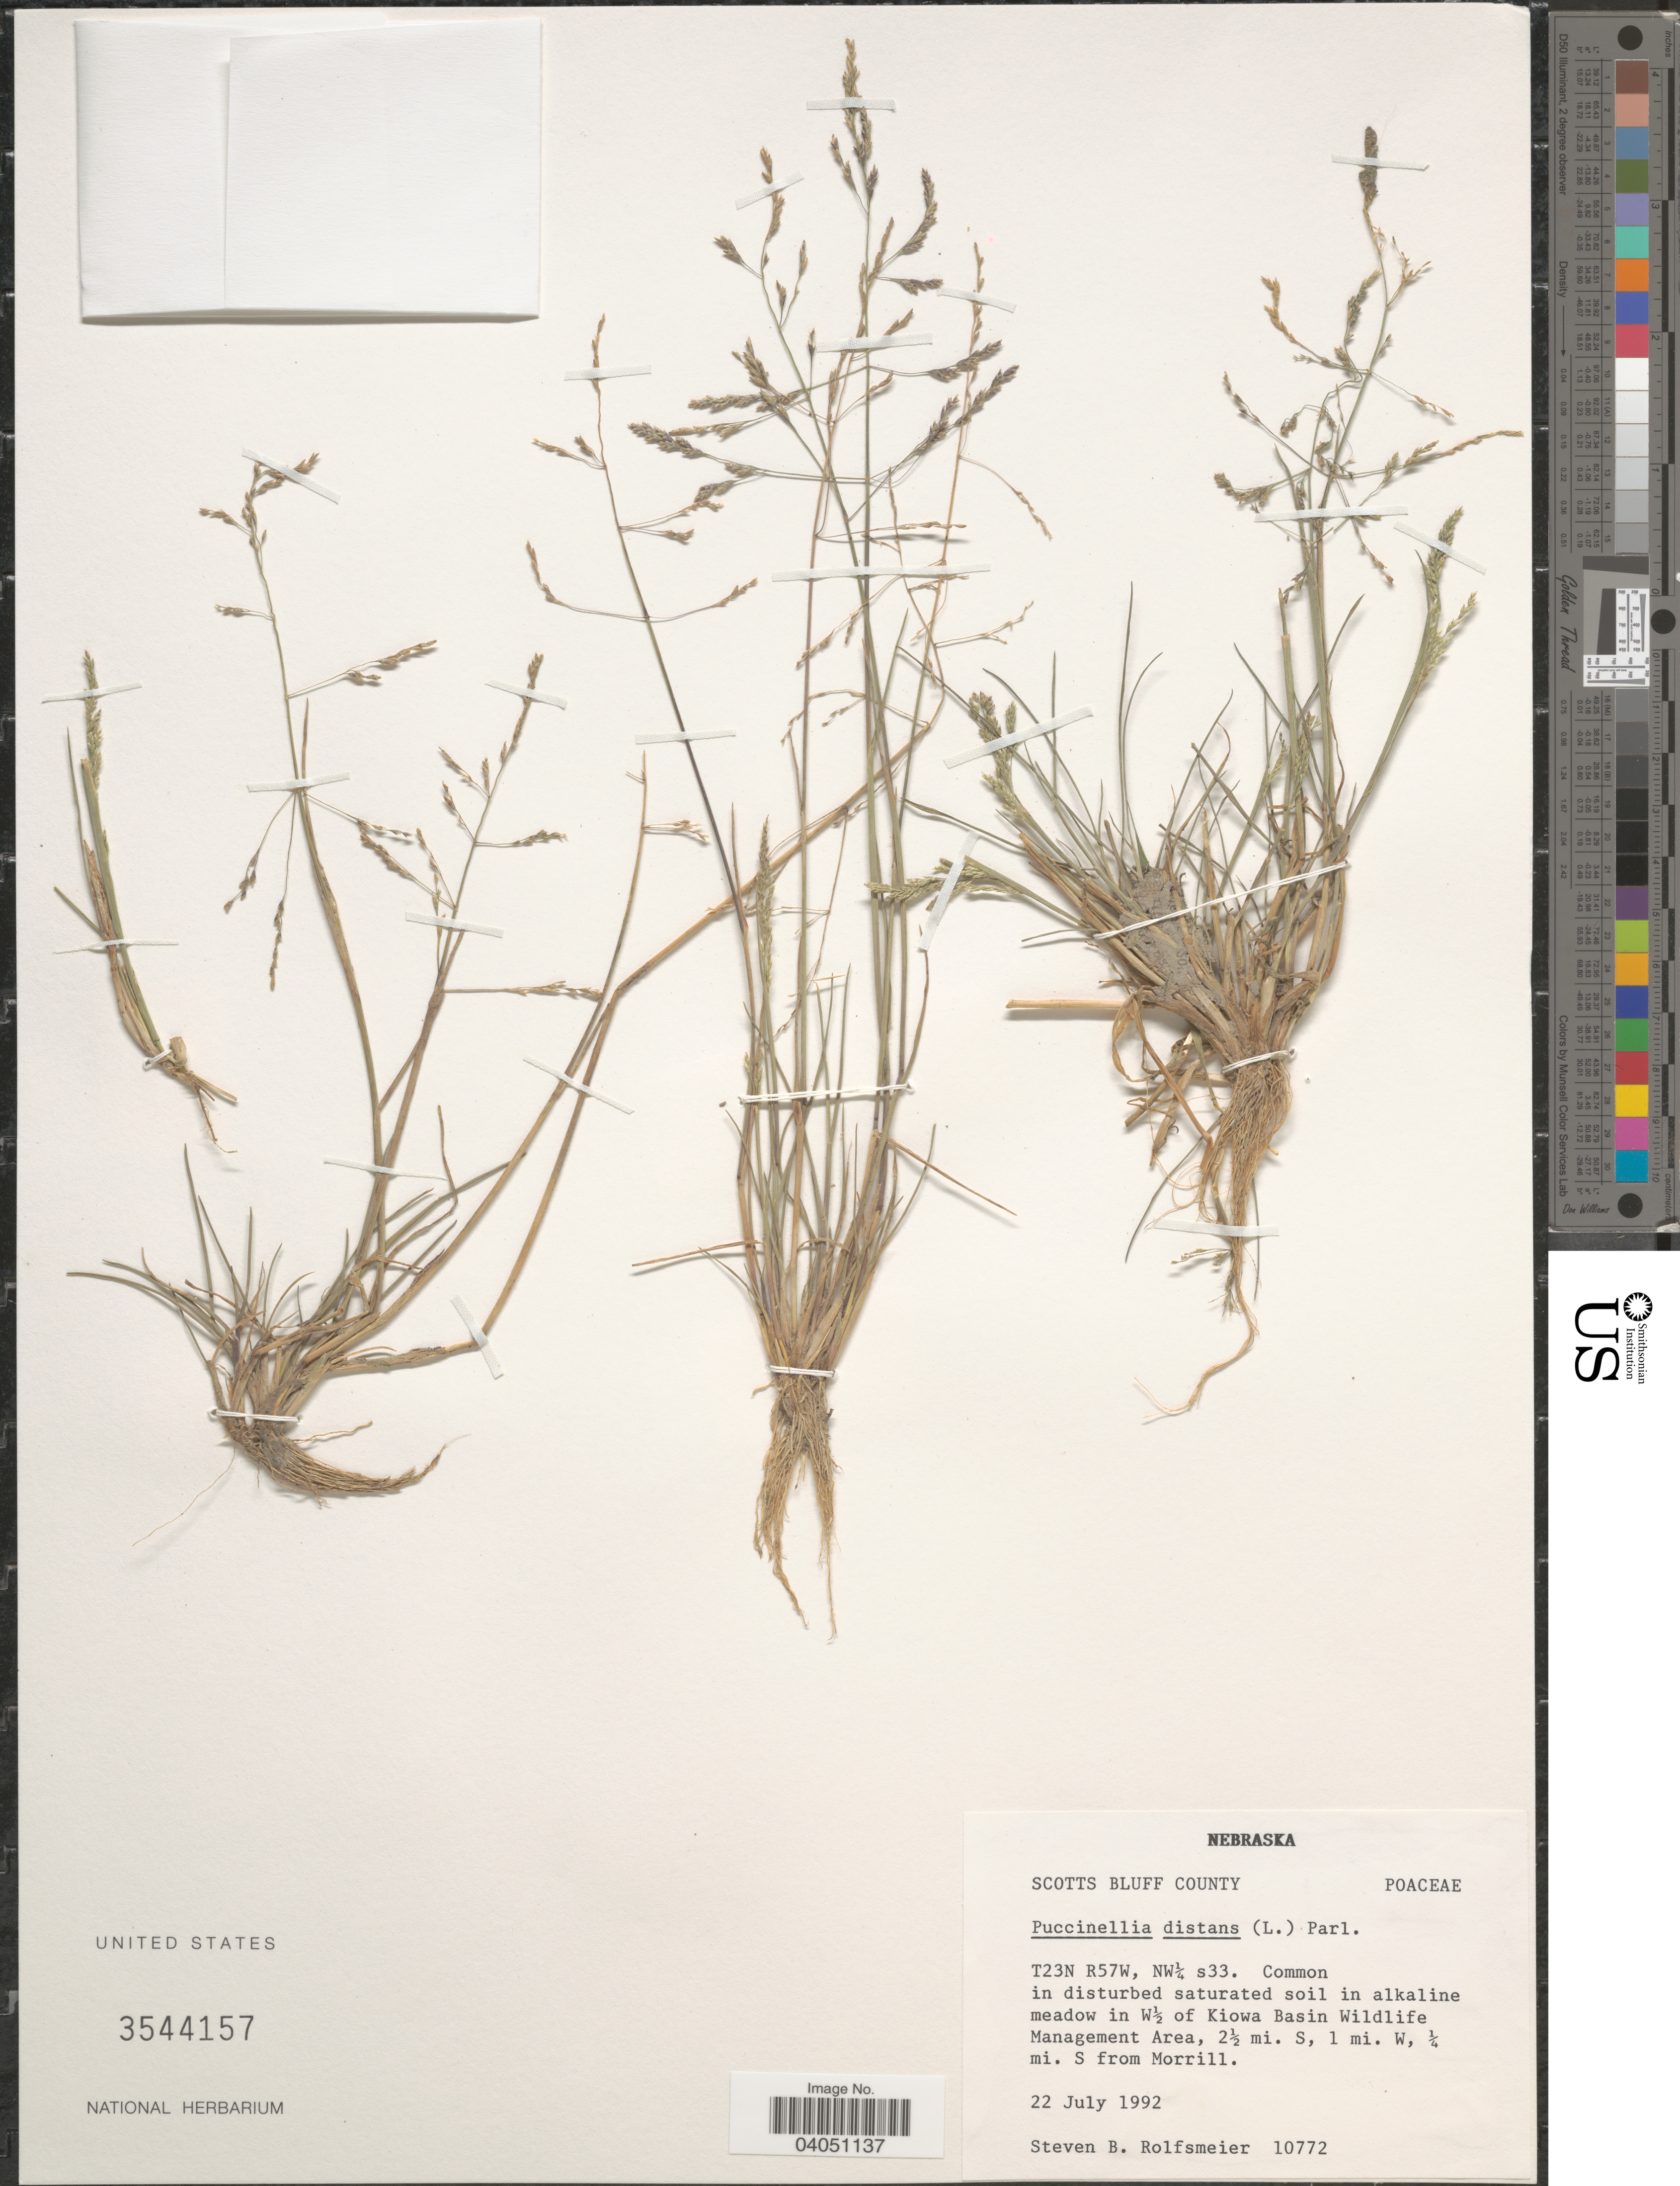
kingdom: Plantae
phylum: Tracheophyta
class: Liliopsida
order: Poales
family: Poaceae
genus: Puccinellia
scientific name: Puccinellia distans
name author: (Jacq.) Parl.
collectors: S. Rolfsmeier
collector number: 10772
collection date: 1992-07-22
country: United States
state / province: Nebraska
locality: Scotts Bluff County. T23N R57W, NW¼ s33. In W½ of Kiowa Basin Wildlife Management Area, 2½ mi. S, 1 mi. W, ¼ mi. S from Morrill.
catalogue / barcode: US 3544157